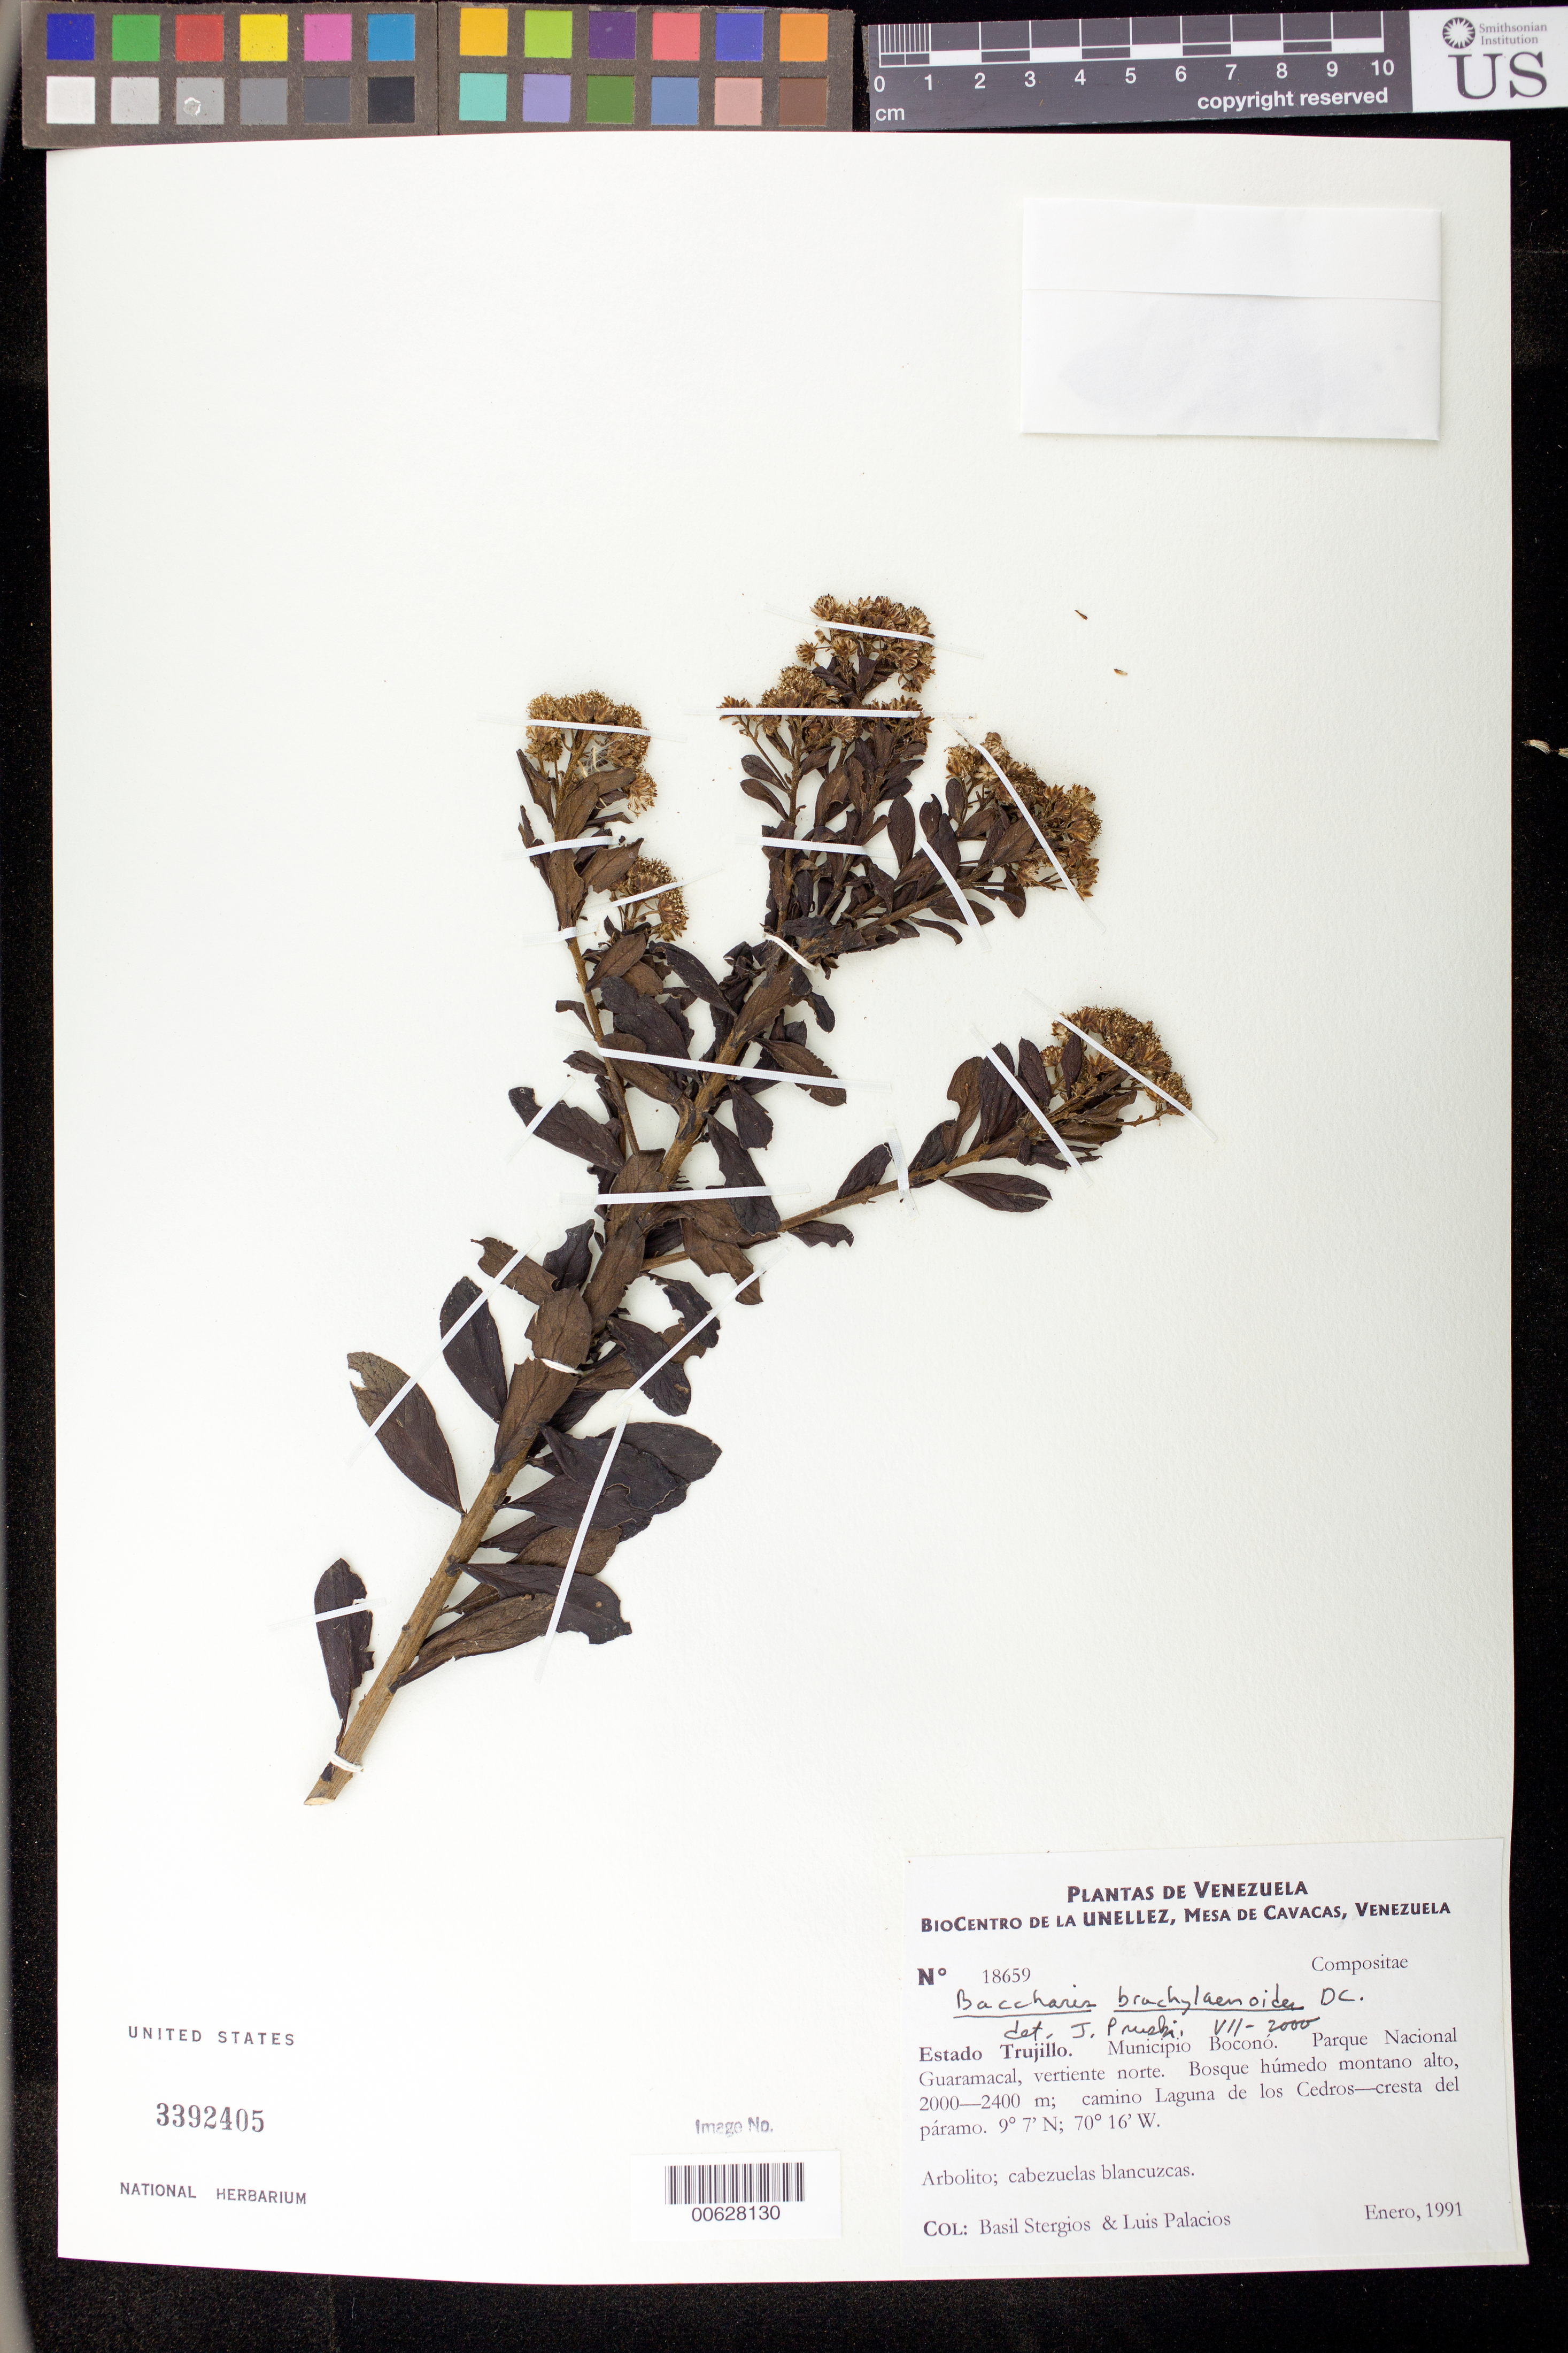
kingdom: Plantae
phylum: Tracheophyta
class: Magnoliopsida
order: Asterales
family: Asteraceae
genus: Baccharis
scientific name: Baccharis brachylaenoides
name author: DC.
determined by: Pruski, J. F.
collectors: B. G. Stergios & L. Palacios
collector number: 18659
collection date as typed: Jan 1991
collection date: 1991-01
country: Venezuela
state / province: Trujillo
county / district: Boconó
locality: Parque Nacional Guaramacal, vertiente N, camino laguna de los Cedros-cresta del páramo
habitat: Bosque húmedo montano alto.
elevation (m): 2000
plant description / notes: PORT, US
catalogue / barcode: US 3392405